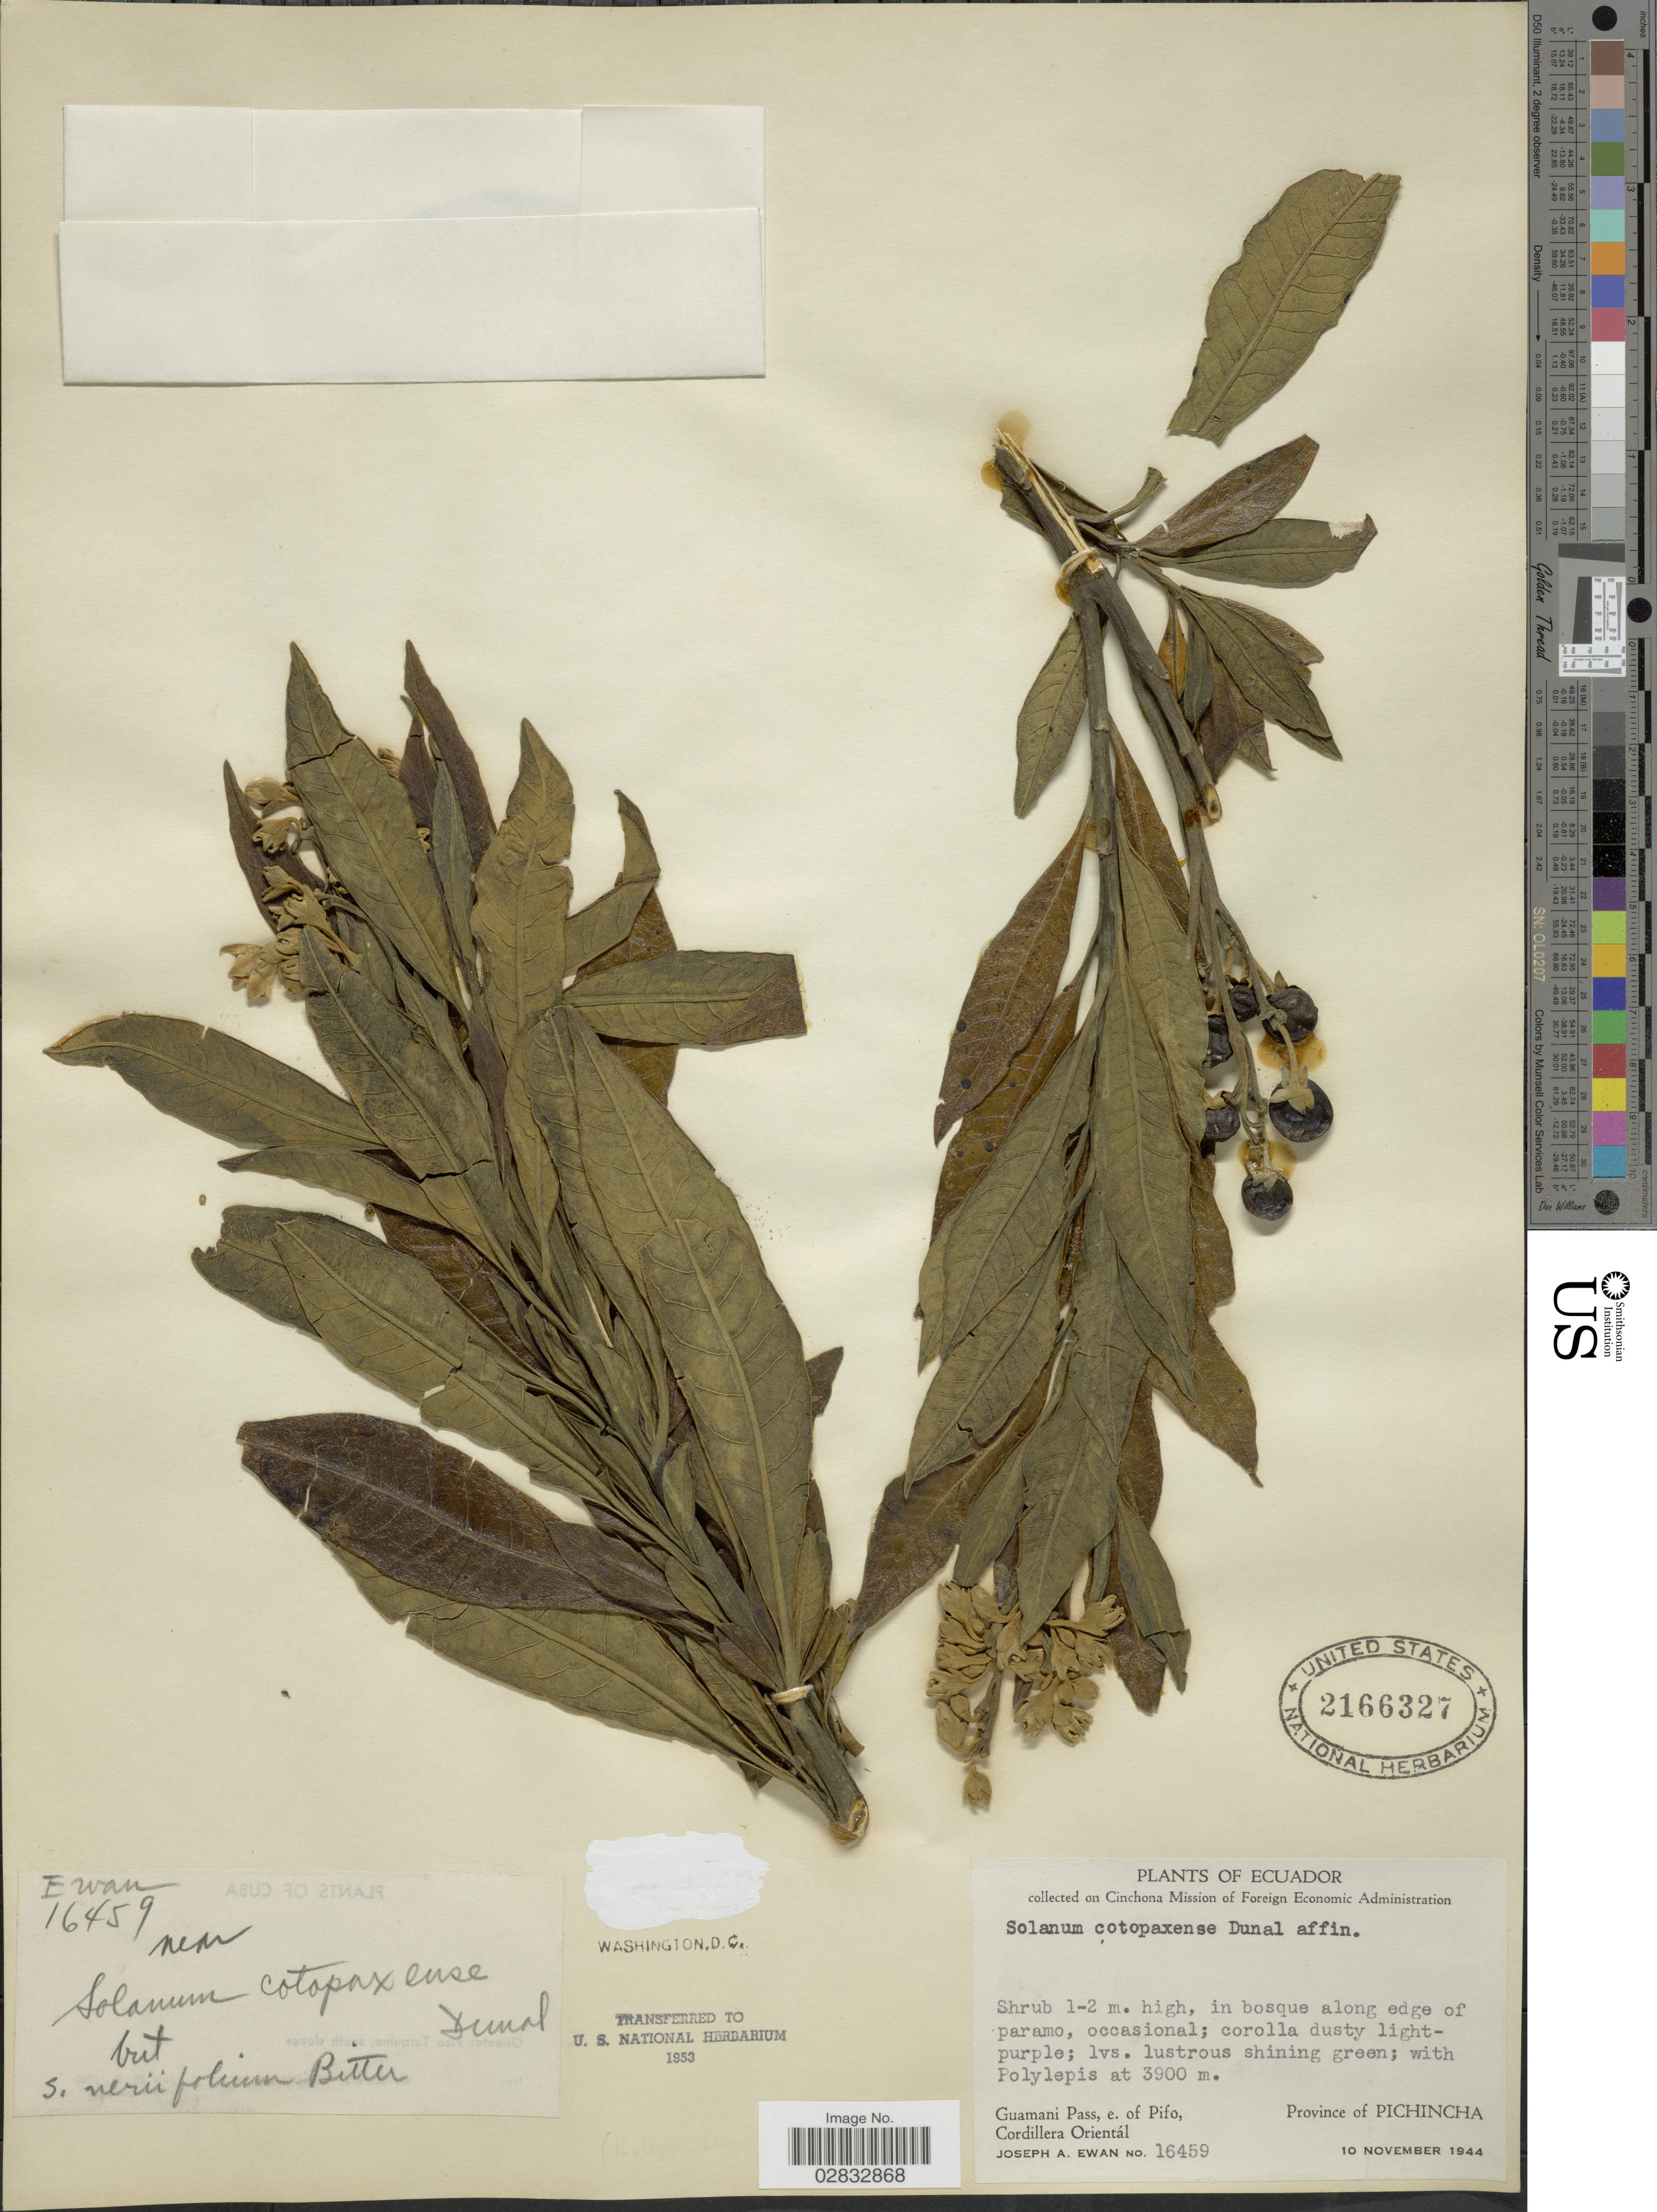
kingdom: Plantae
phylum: Tracheophyta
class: Magnoliopsida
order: Solanales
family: Solanaceae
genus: Solanum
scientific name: Solanum cotopaxense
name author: Dunal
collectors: J. A. Ewan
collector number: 16459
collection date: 1944-11-10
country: Ecuador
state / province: Pichincha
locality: Guamani Pass, e. of Pifo, Cordillera Orientál.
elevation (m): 3900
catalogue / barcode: US 2166327